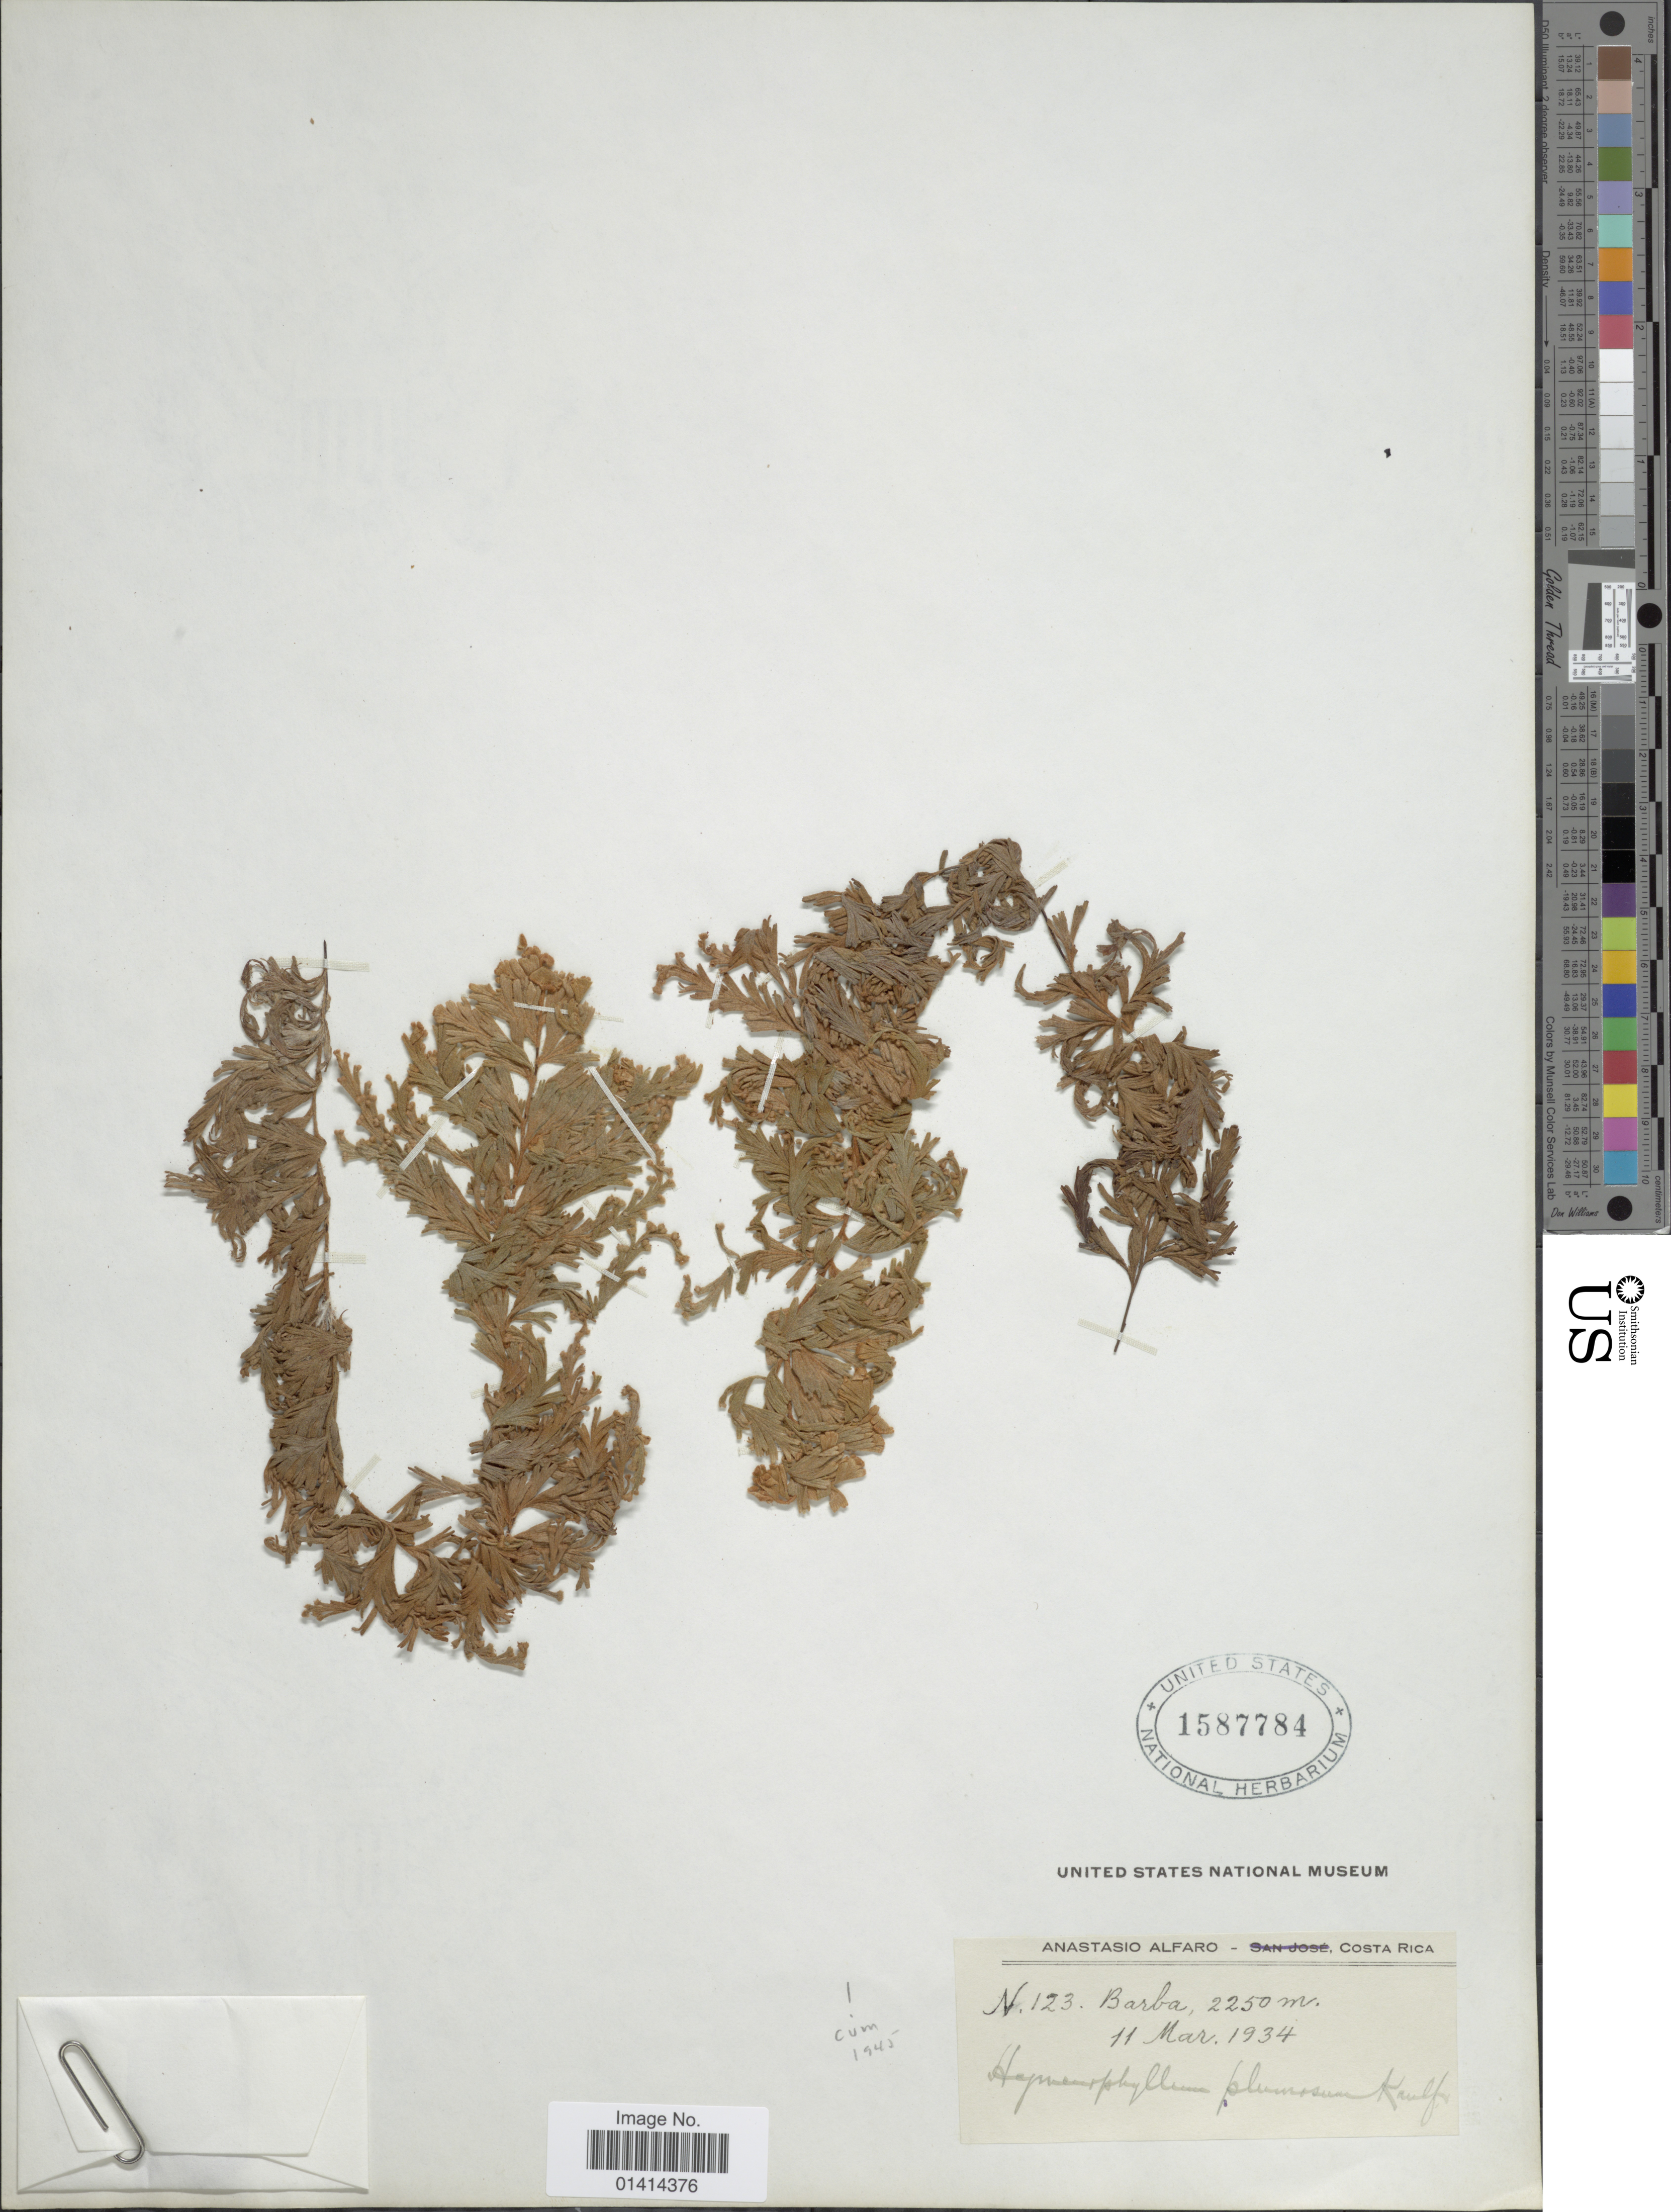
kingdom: Plantae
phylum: Tracheophyta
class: Polypodiopsida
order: Hymenophyllales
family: Hymenophyllaceae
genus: Hymenophyllum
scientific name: Hymenophyllum plumosum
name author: Kaulf.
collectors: Kaulf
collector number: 123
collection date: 1934-03-11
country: Costa Rica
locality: Barba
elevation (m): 2250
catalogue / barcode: US 1587784